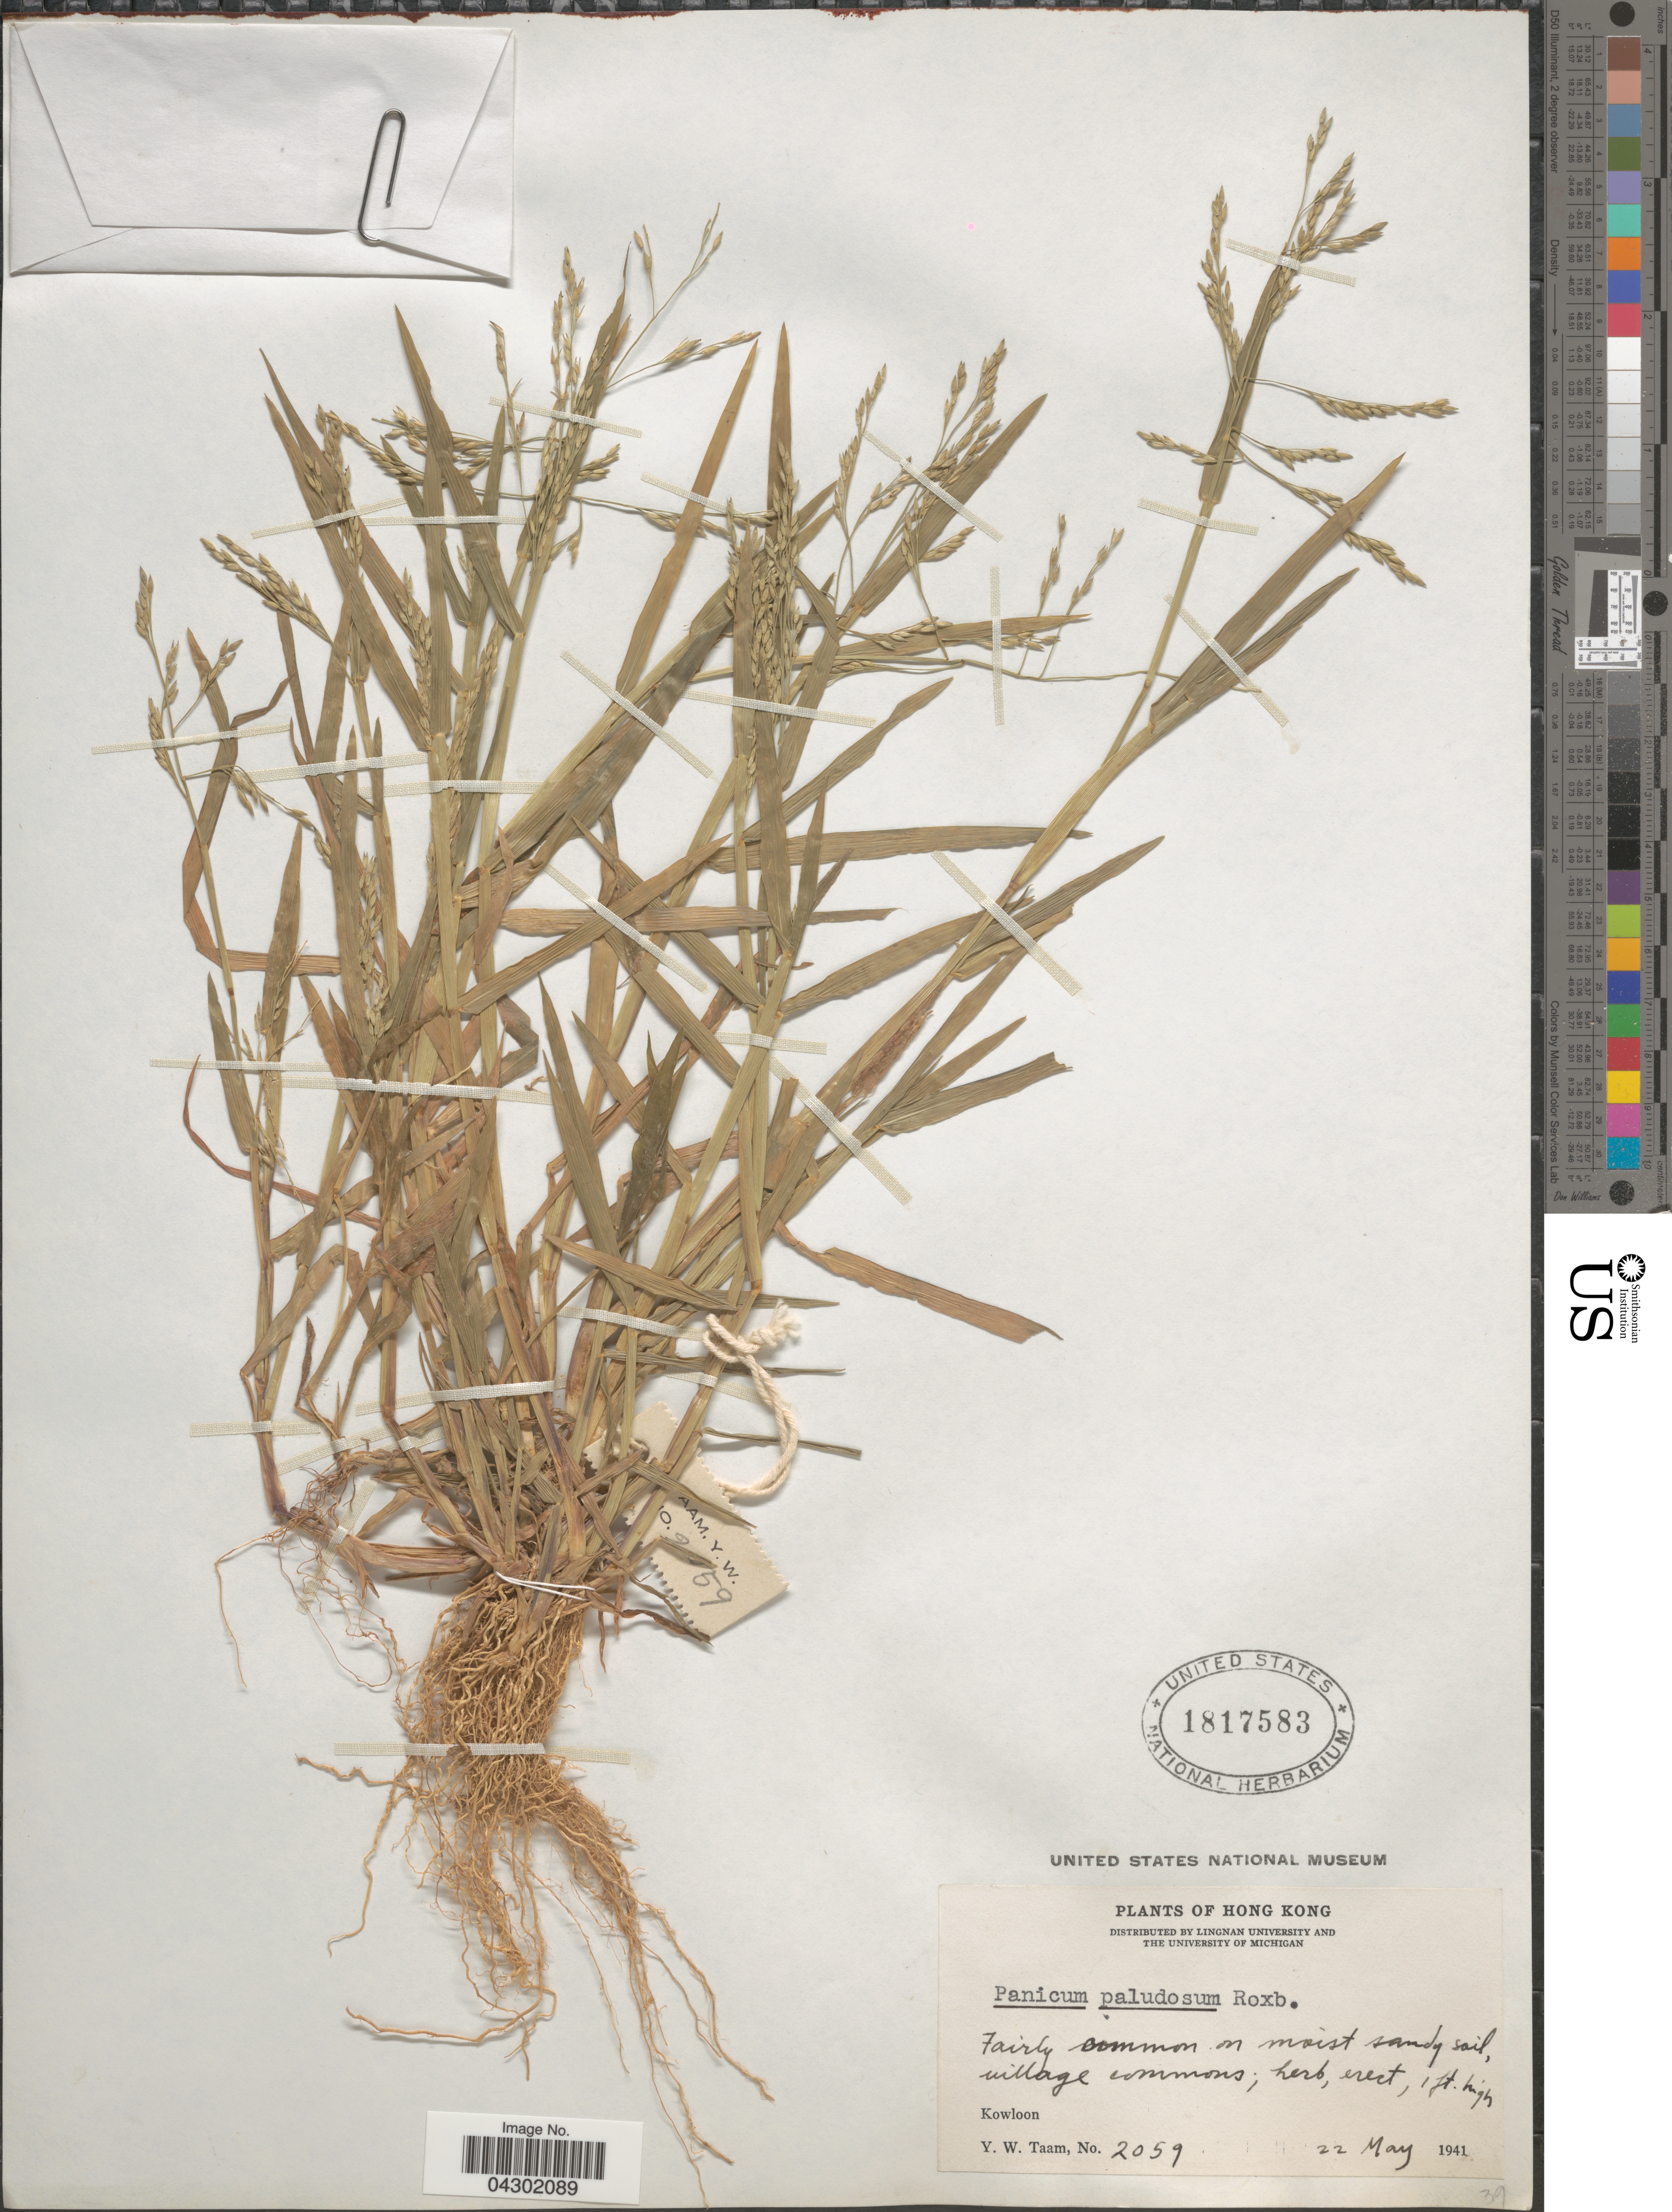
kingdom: Plantae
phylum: Tracheophyta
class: Liliopsida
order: Poales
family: Poaceae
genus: Panicum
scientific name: Panicum paludosum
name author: Roxb.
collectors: Y. W. Taam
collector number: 2059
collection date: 1941-05-22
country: China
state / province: Hong Kong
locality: Fairly common on moist sandy soil, village commons; Kowloon.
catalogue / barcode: US 1817583